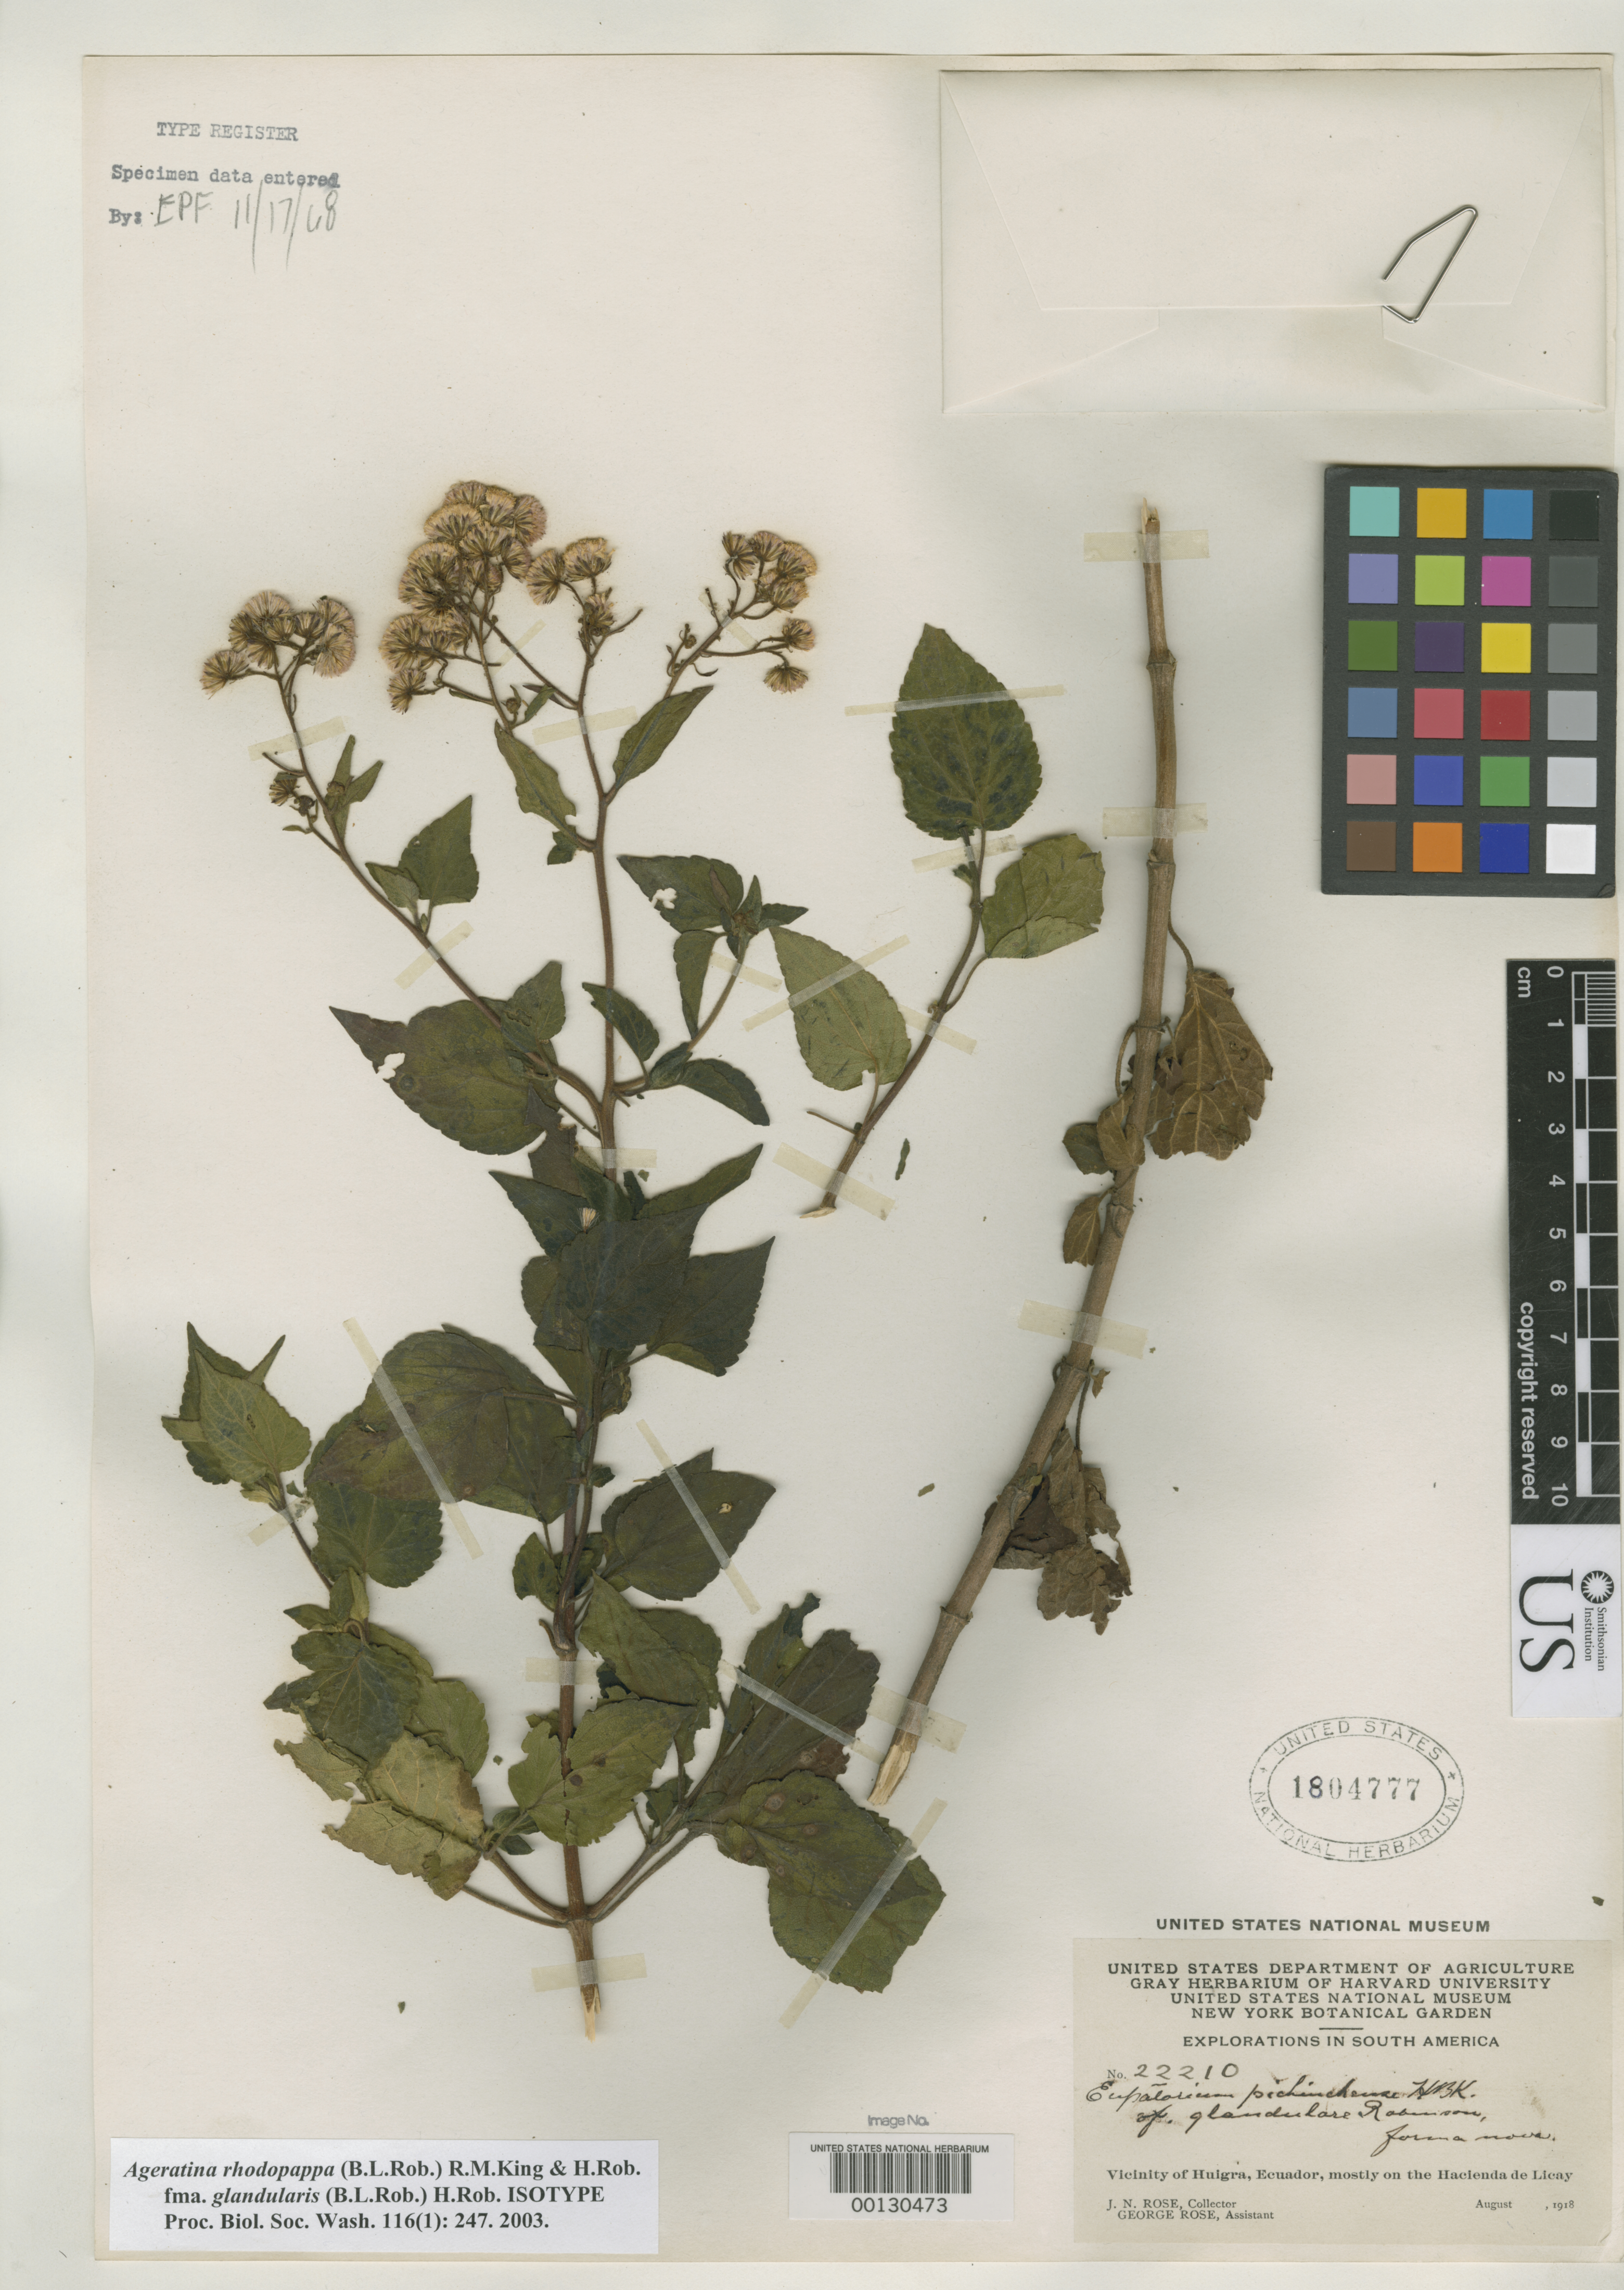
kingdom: Plantae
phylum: Tracheophyta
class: Magnoliopsida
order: Asterales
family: Asteraceae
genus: Eupatorium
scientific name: Eupatorium pichinchense f. glandulare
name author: B.L. Rob.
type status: Isotype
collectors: J. N. Rose & G. Rose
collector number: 22210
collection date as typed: Aug 1918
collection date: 1918-08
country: Ecuador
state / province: Chimborazo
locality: Vicinity of Huigra.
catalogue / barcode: US 1804777